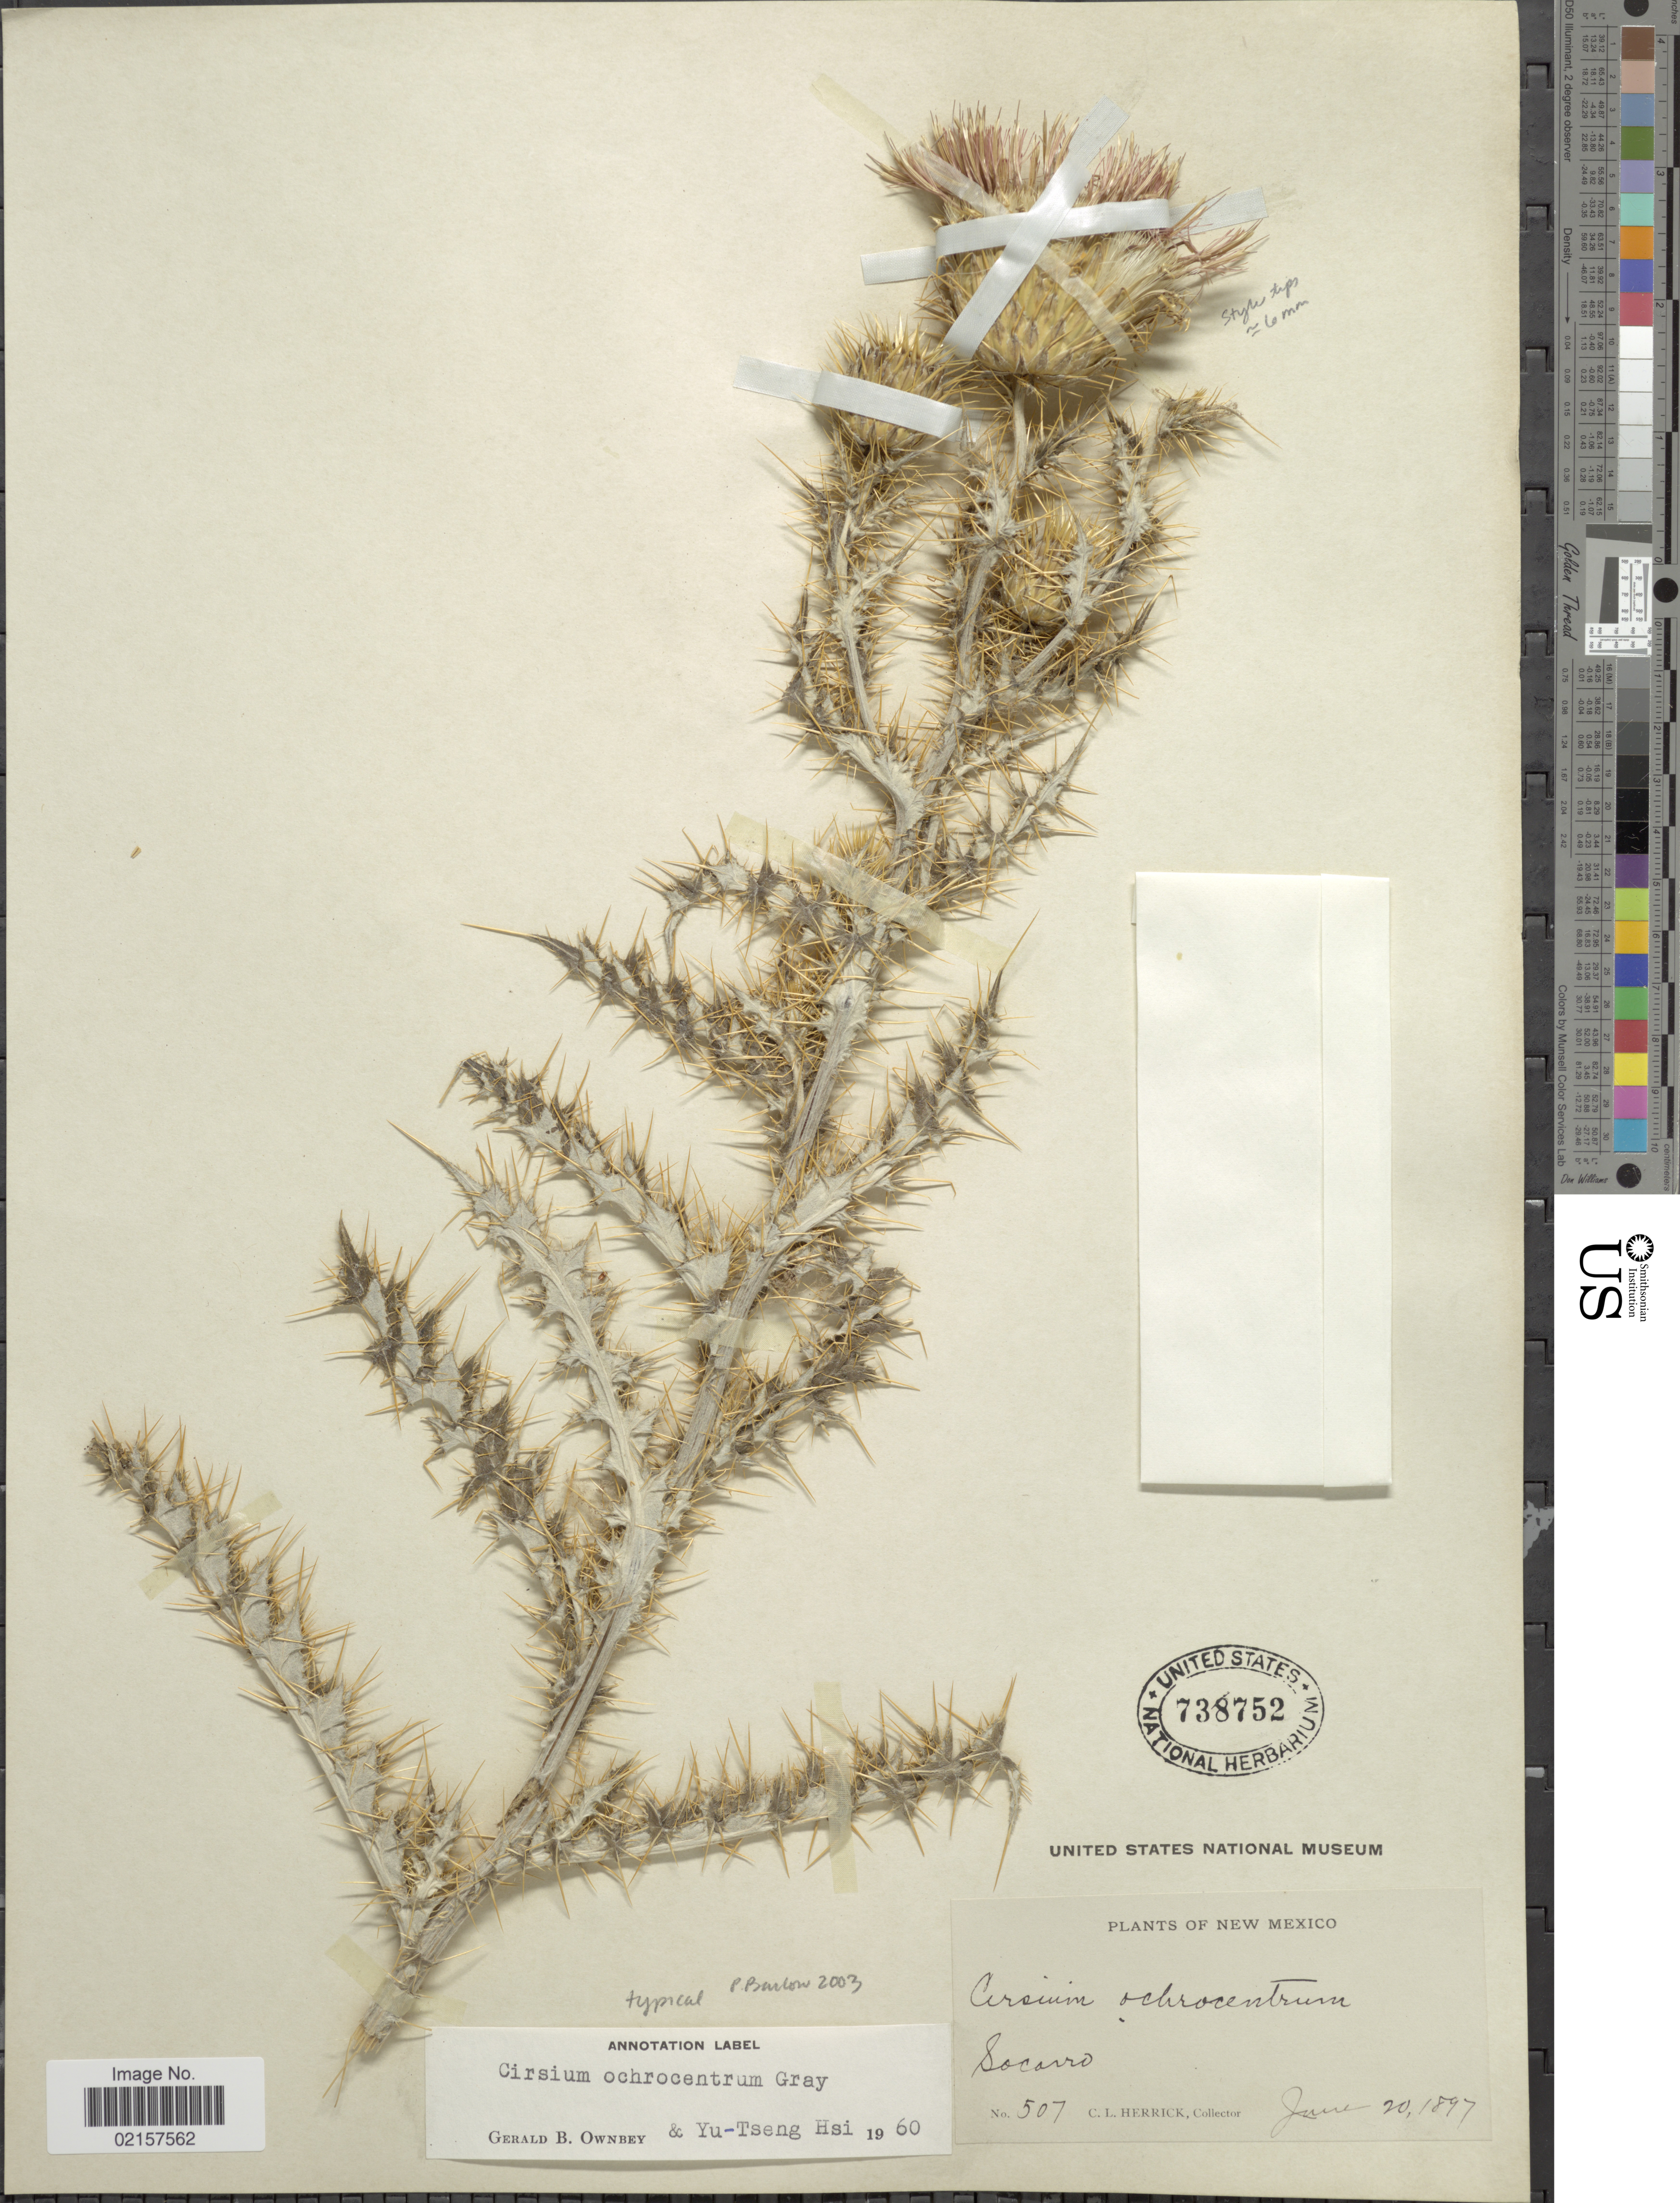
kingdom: Plantae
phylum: Tracheophyta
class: Magnoliopsida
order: Asterales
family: Asteraceae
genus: Cirsium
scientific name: Cirsium ochrocentrum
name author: A. Gray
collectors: C. Herrick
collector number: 507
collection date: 1897-06-20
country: United States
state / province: New Mexico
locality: Socarro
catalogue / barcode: US 738752